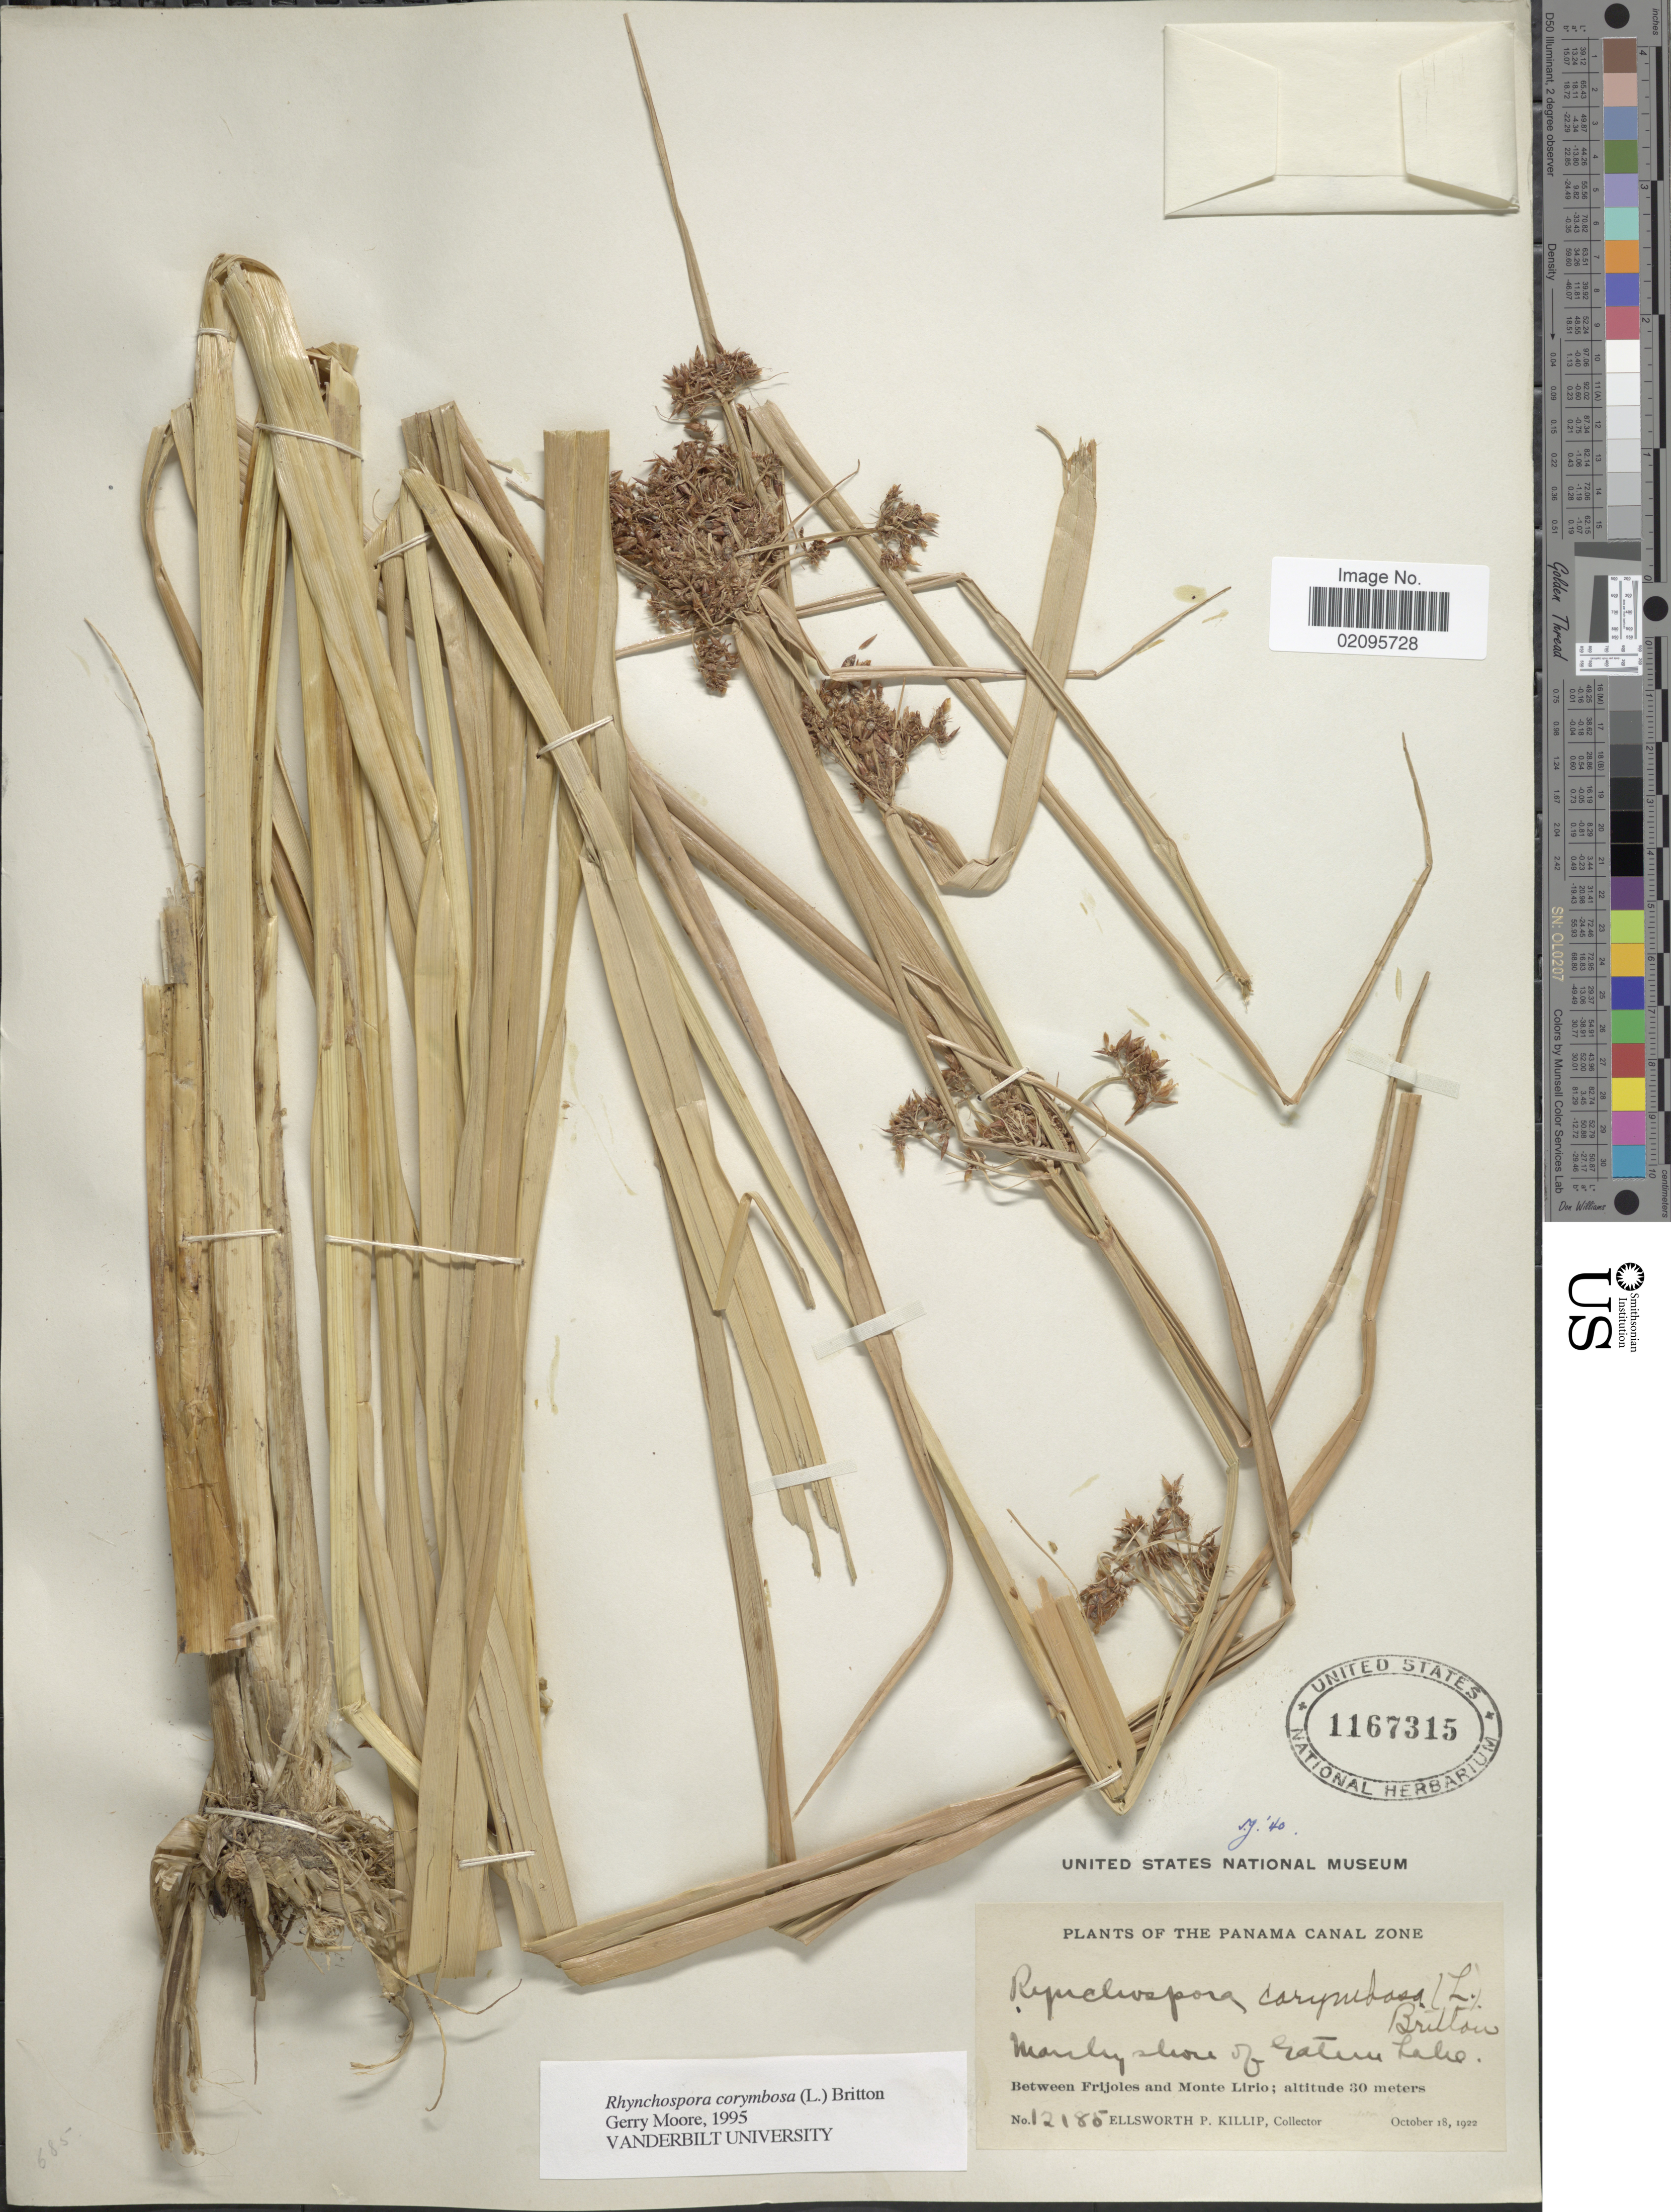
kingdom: Plantae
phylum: Tracheophyta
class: Liliopsida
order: Poales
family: Cyperaceae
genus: Rhynchospora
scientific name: Rhynchospora corymbosa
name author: (L.) Britton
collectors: E. P. Killip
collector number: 12188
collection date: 1922-10-18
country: Panama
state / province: Colón / Panamá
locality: The Panama Canal Zone, marshy shore of Gatun Lake, between Frijoles and Monte Lirio.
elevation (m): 30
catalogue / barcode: US 1167315